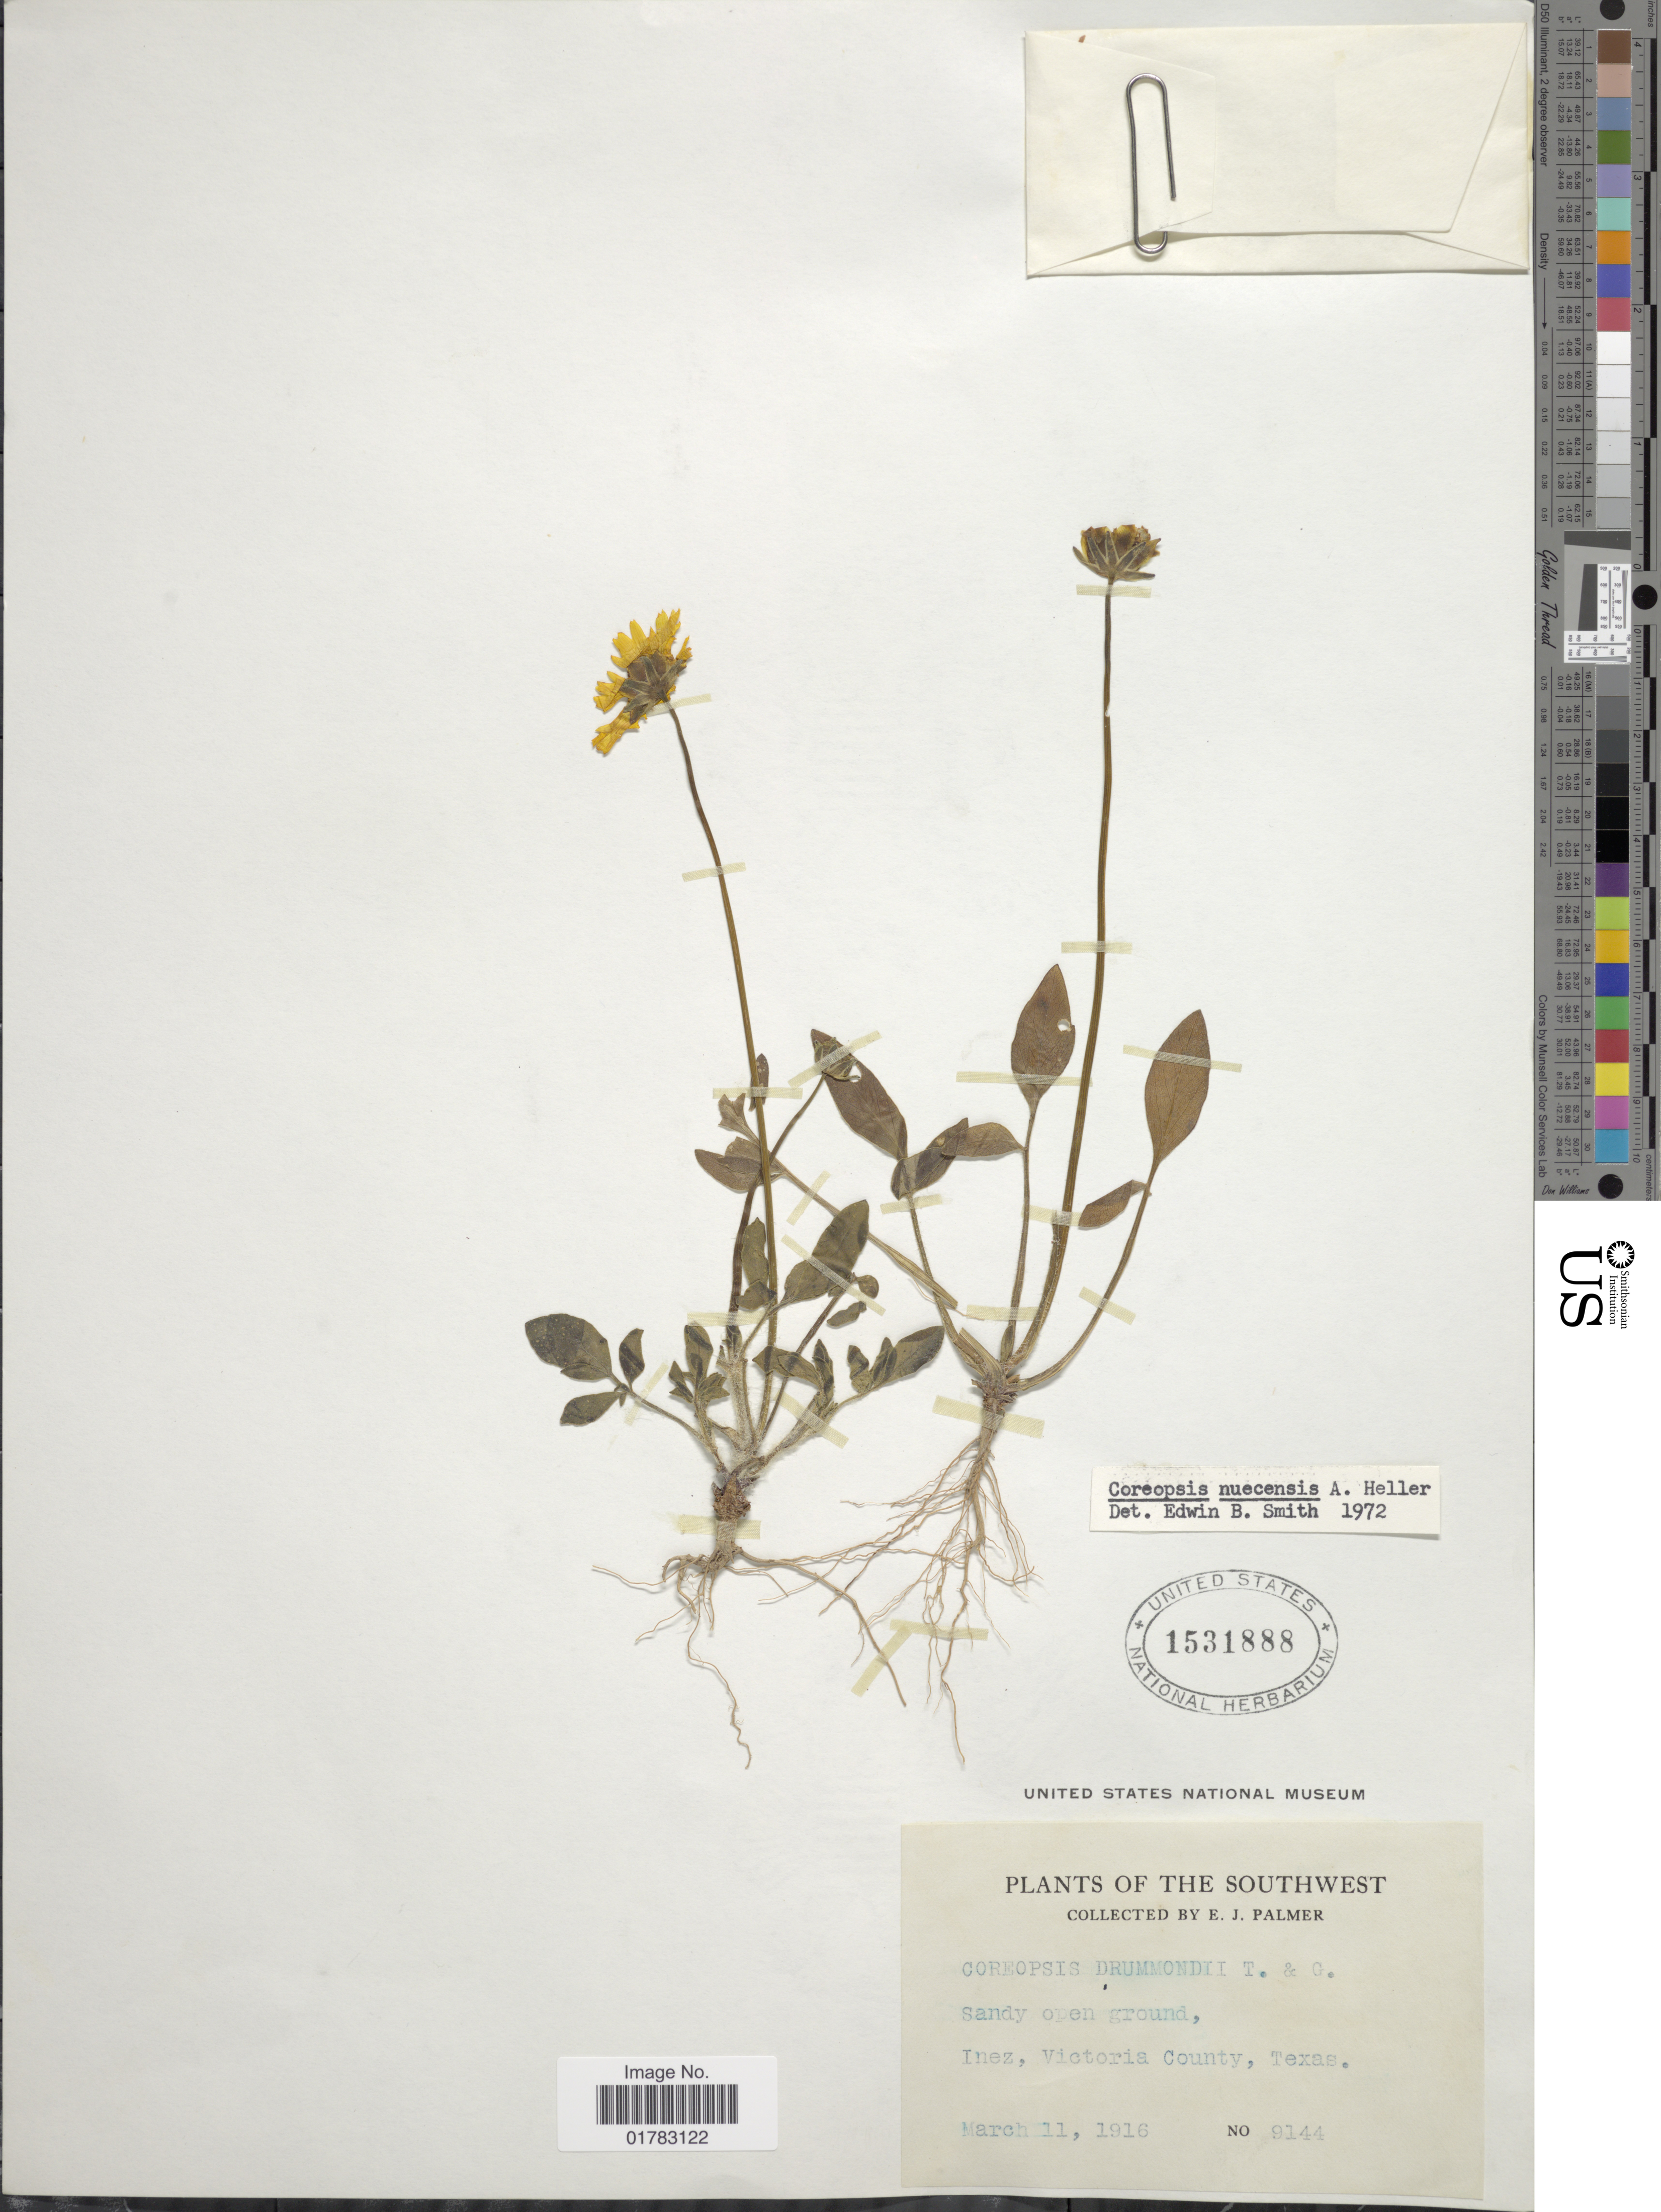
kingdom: Plantae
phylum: Tracheophyta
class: Magnoliopsida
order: Asterales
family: Asteraceae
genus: Coreopsis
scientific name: Coreopsis nuecensis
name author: A. Heller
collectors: E. J. Palmer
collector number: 9144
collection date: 1916-03-11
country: United States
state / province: Texas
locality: Southwest, sandy open ground, Inez, Victoria County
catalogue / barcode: US 1531888